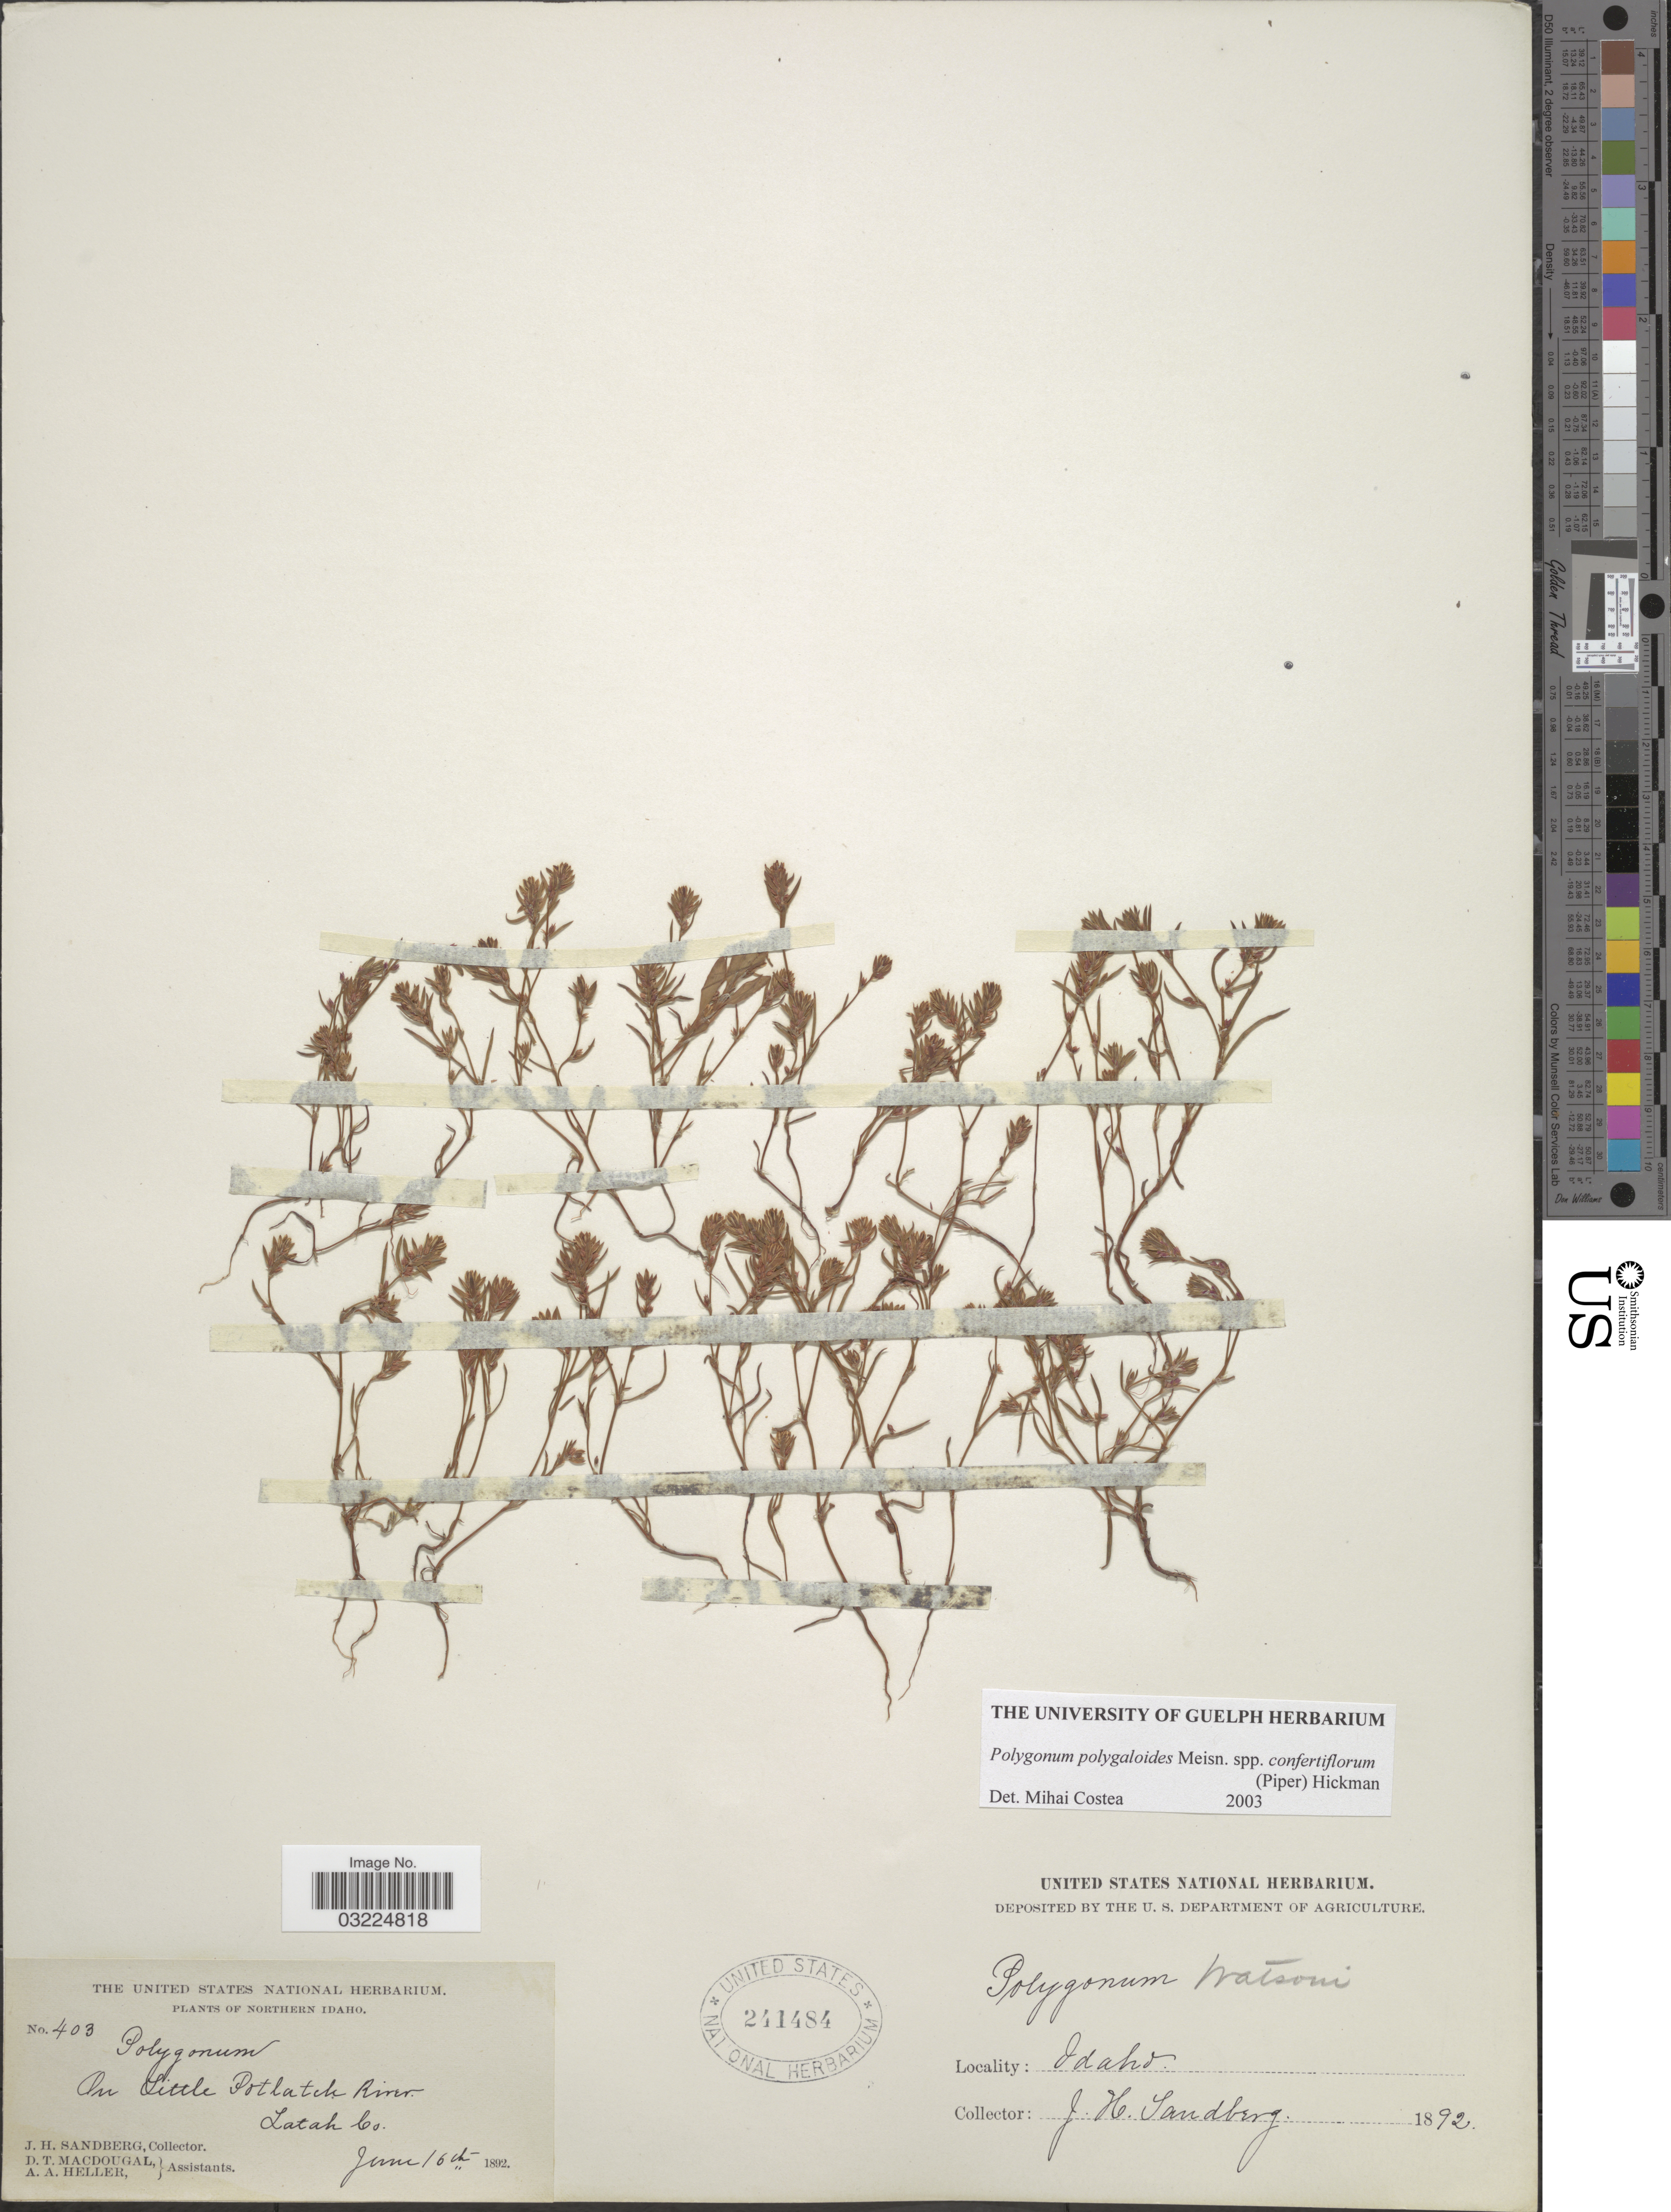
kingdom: Plantae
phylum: Tracheophyta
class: Magnoliopsida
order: Caryophyllales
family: Polygonaceae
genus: Polygonum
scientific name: Polygonum polygaloides subsp. confertiflorum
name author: (Nutt. ex Piper) Hickman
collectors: J. H. Sandberg, D. T. MacDougal & A. A. Heller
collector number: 403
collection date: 1892-06-16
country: United States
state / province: Idaho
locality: Northern Idaho. On Little Potlatch River. Latah Co.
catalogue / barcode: US 241484